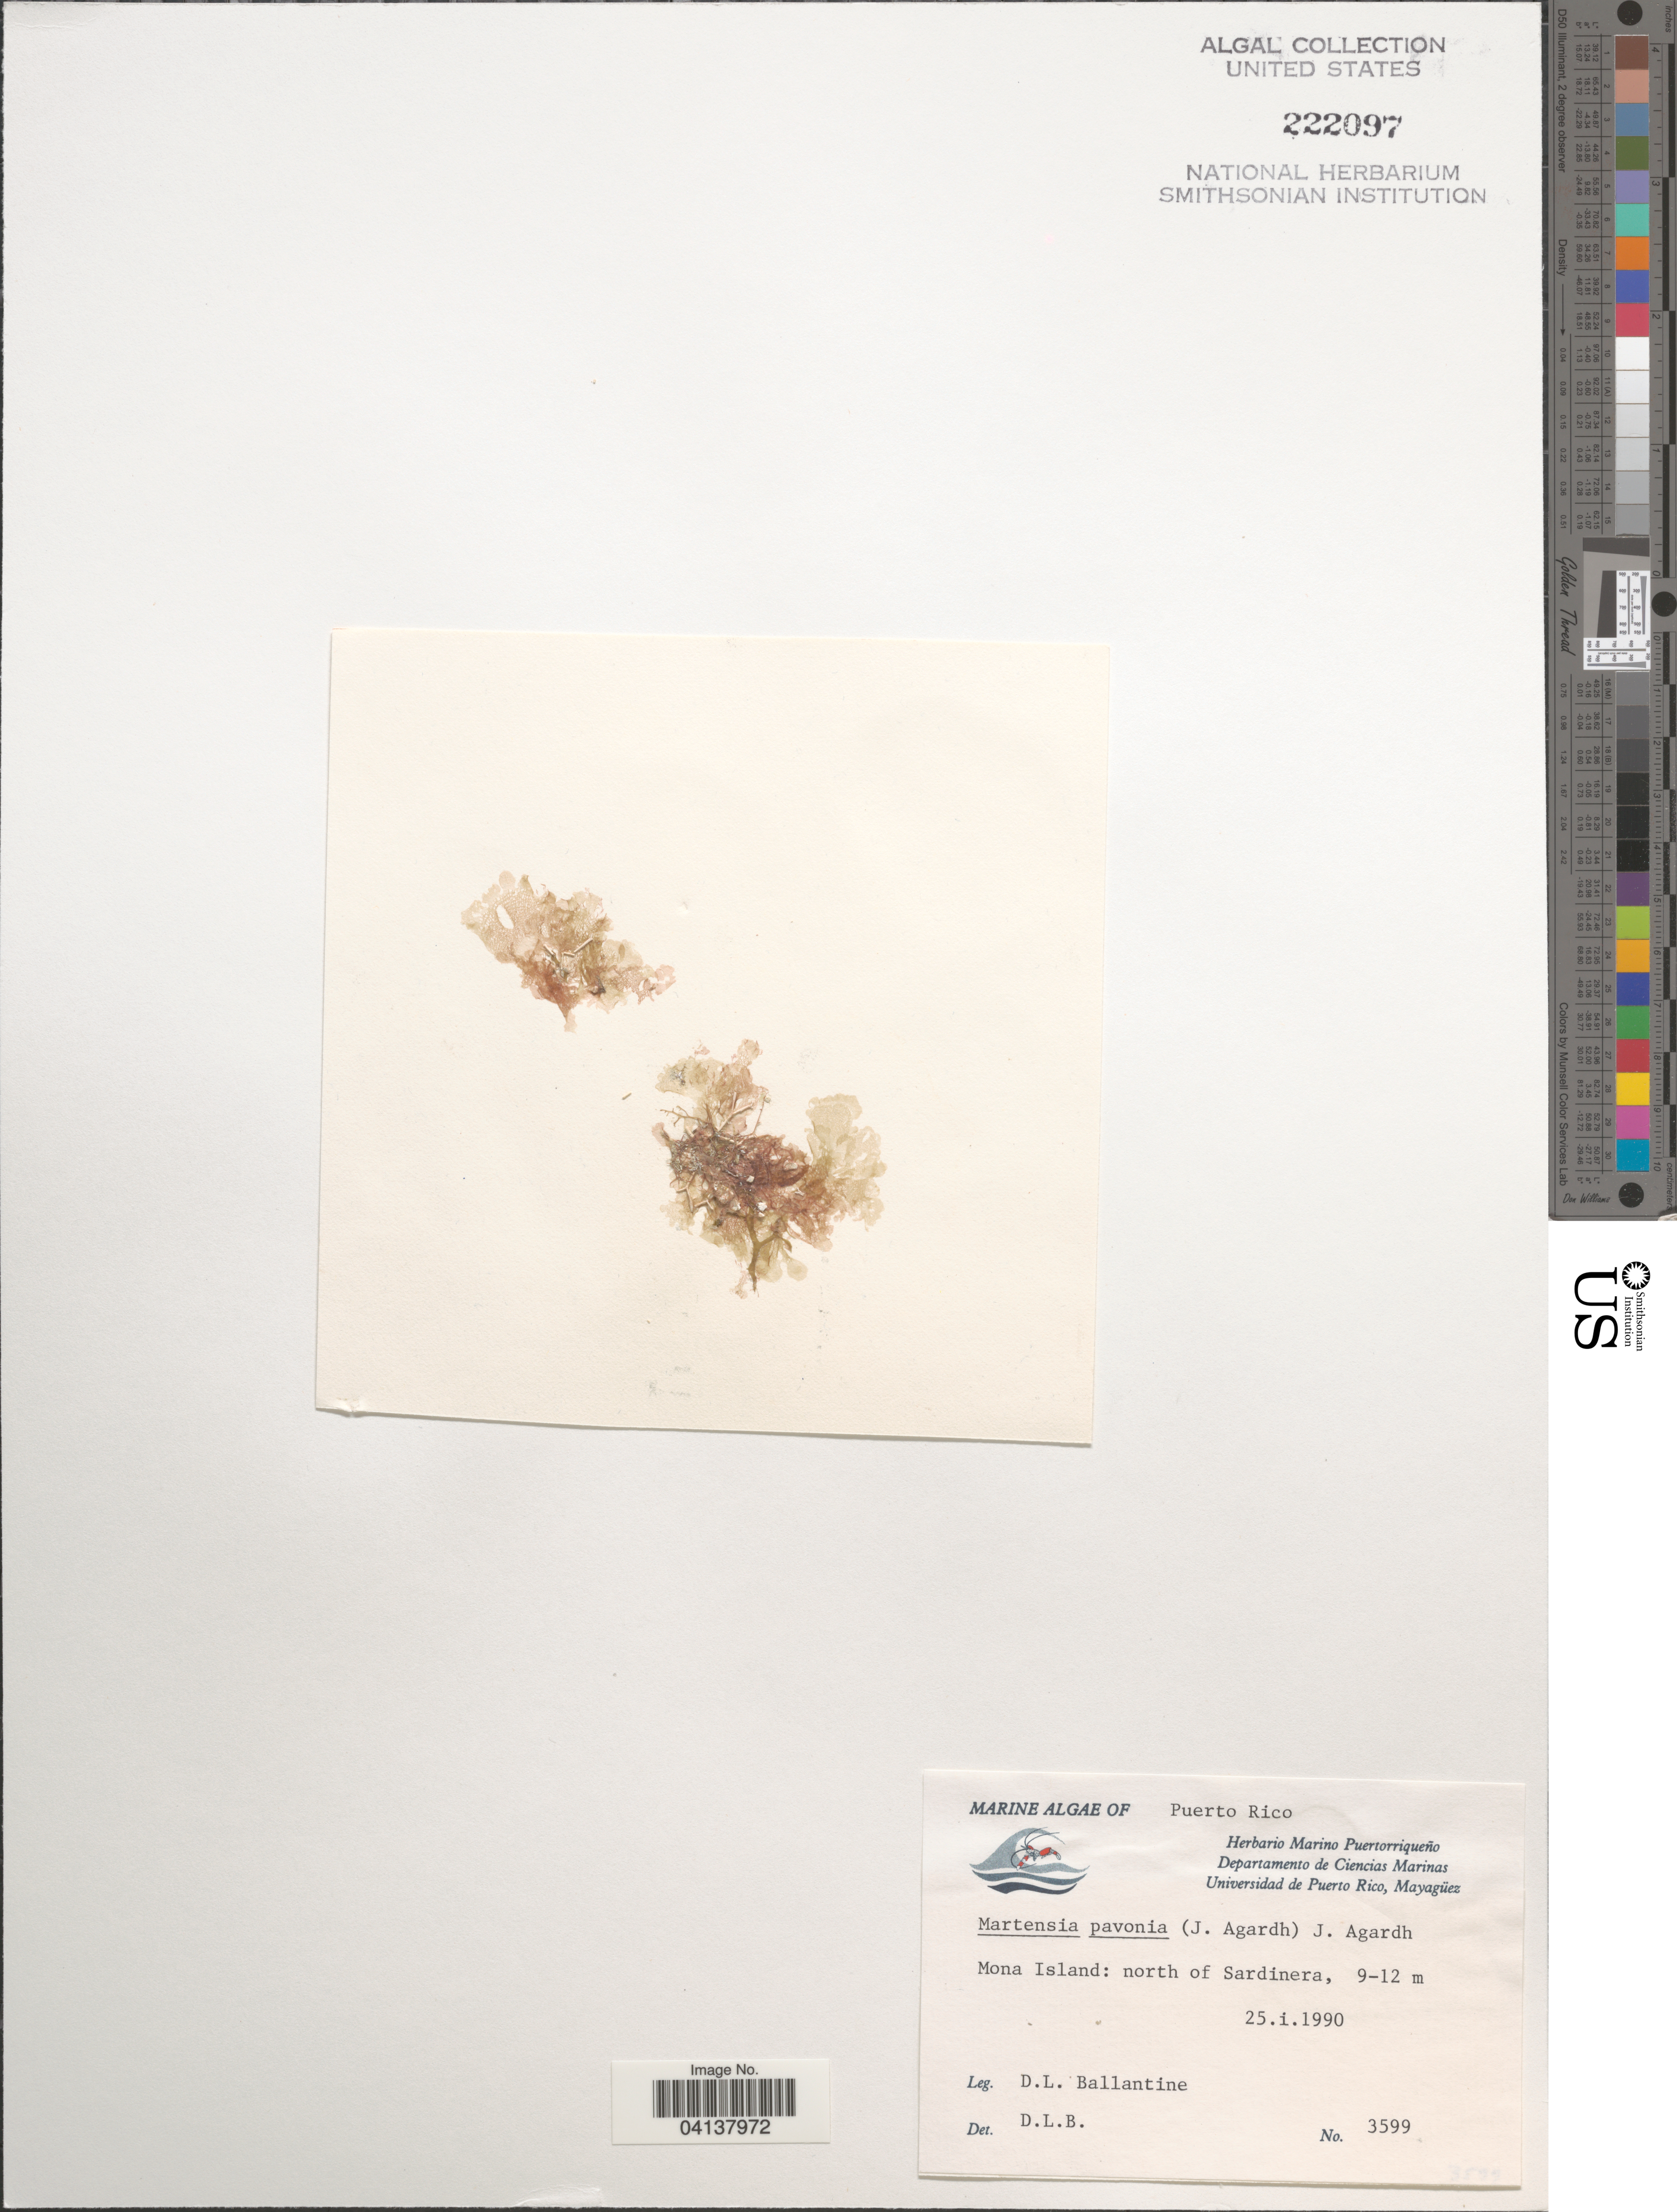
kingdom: Plantae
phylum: Rhodophyta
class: Florideophyceae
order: Ceramiales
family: Delesseriaceae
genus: Martensia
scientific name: Martensia pavonia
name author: (J. Agardh) J. Agardh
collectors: D.L. Ballantine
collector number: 3599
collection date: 1990-01-25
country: Puerto Rico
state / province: Mayaguëz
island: Mona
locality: Mona Island: north of Sardinera.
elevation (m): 9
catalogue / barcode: US 222097